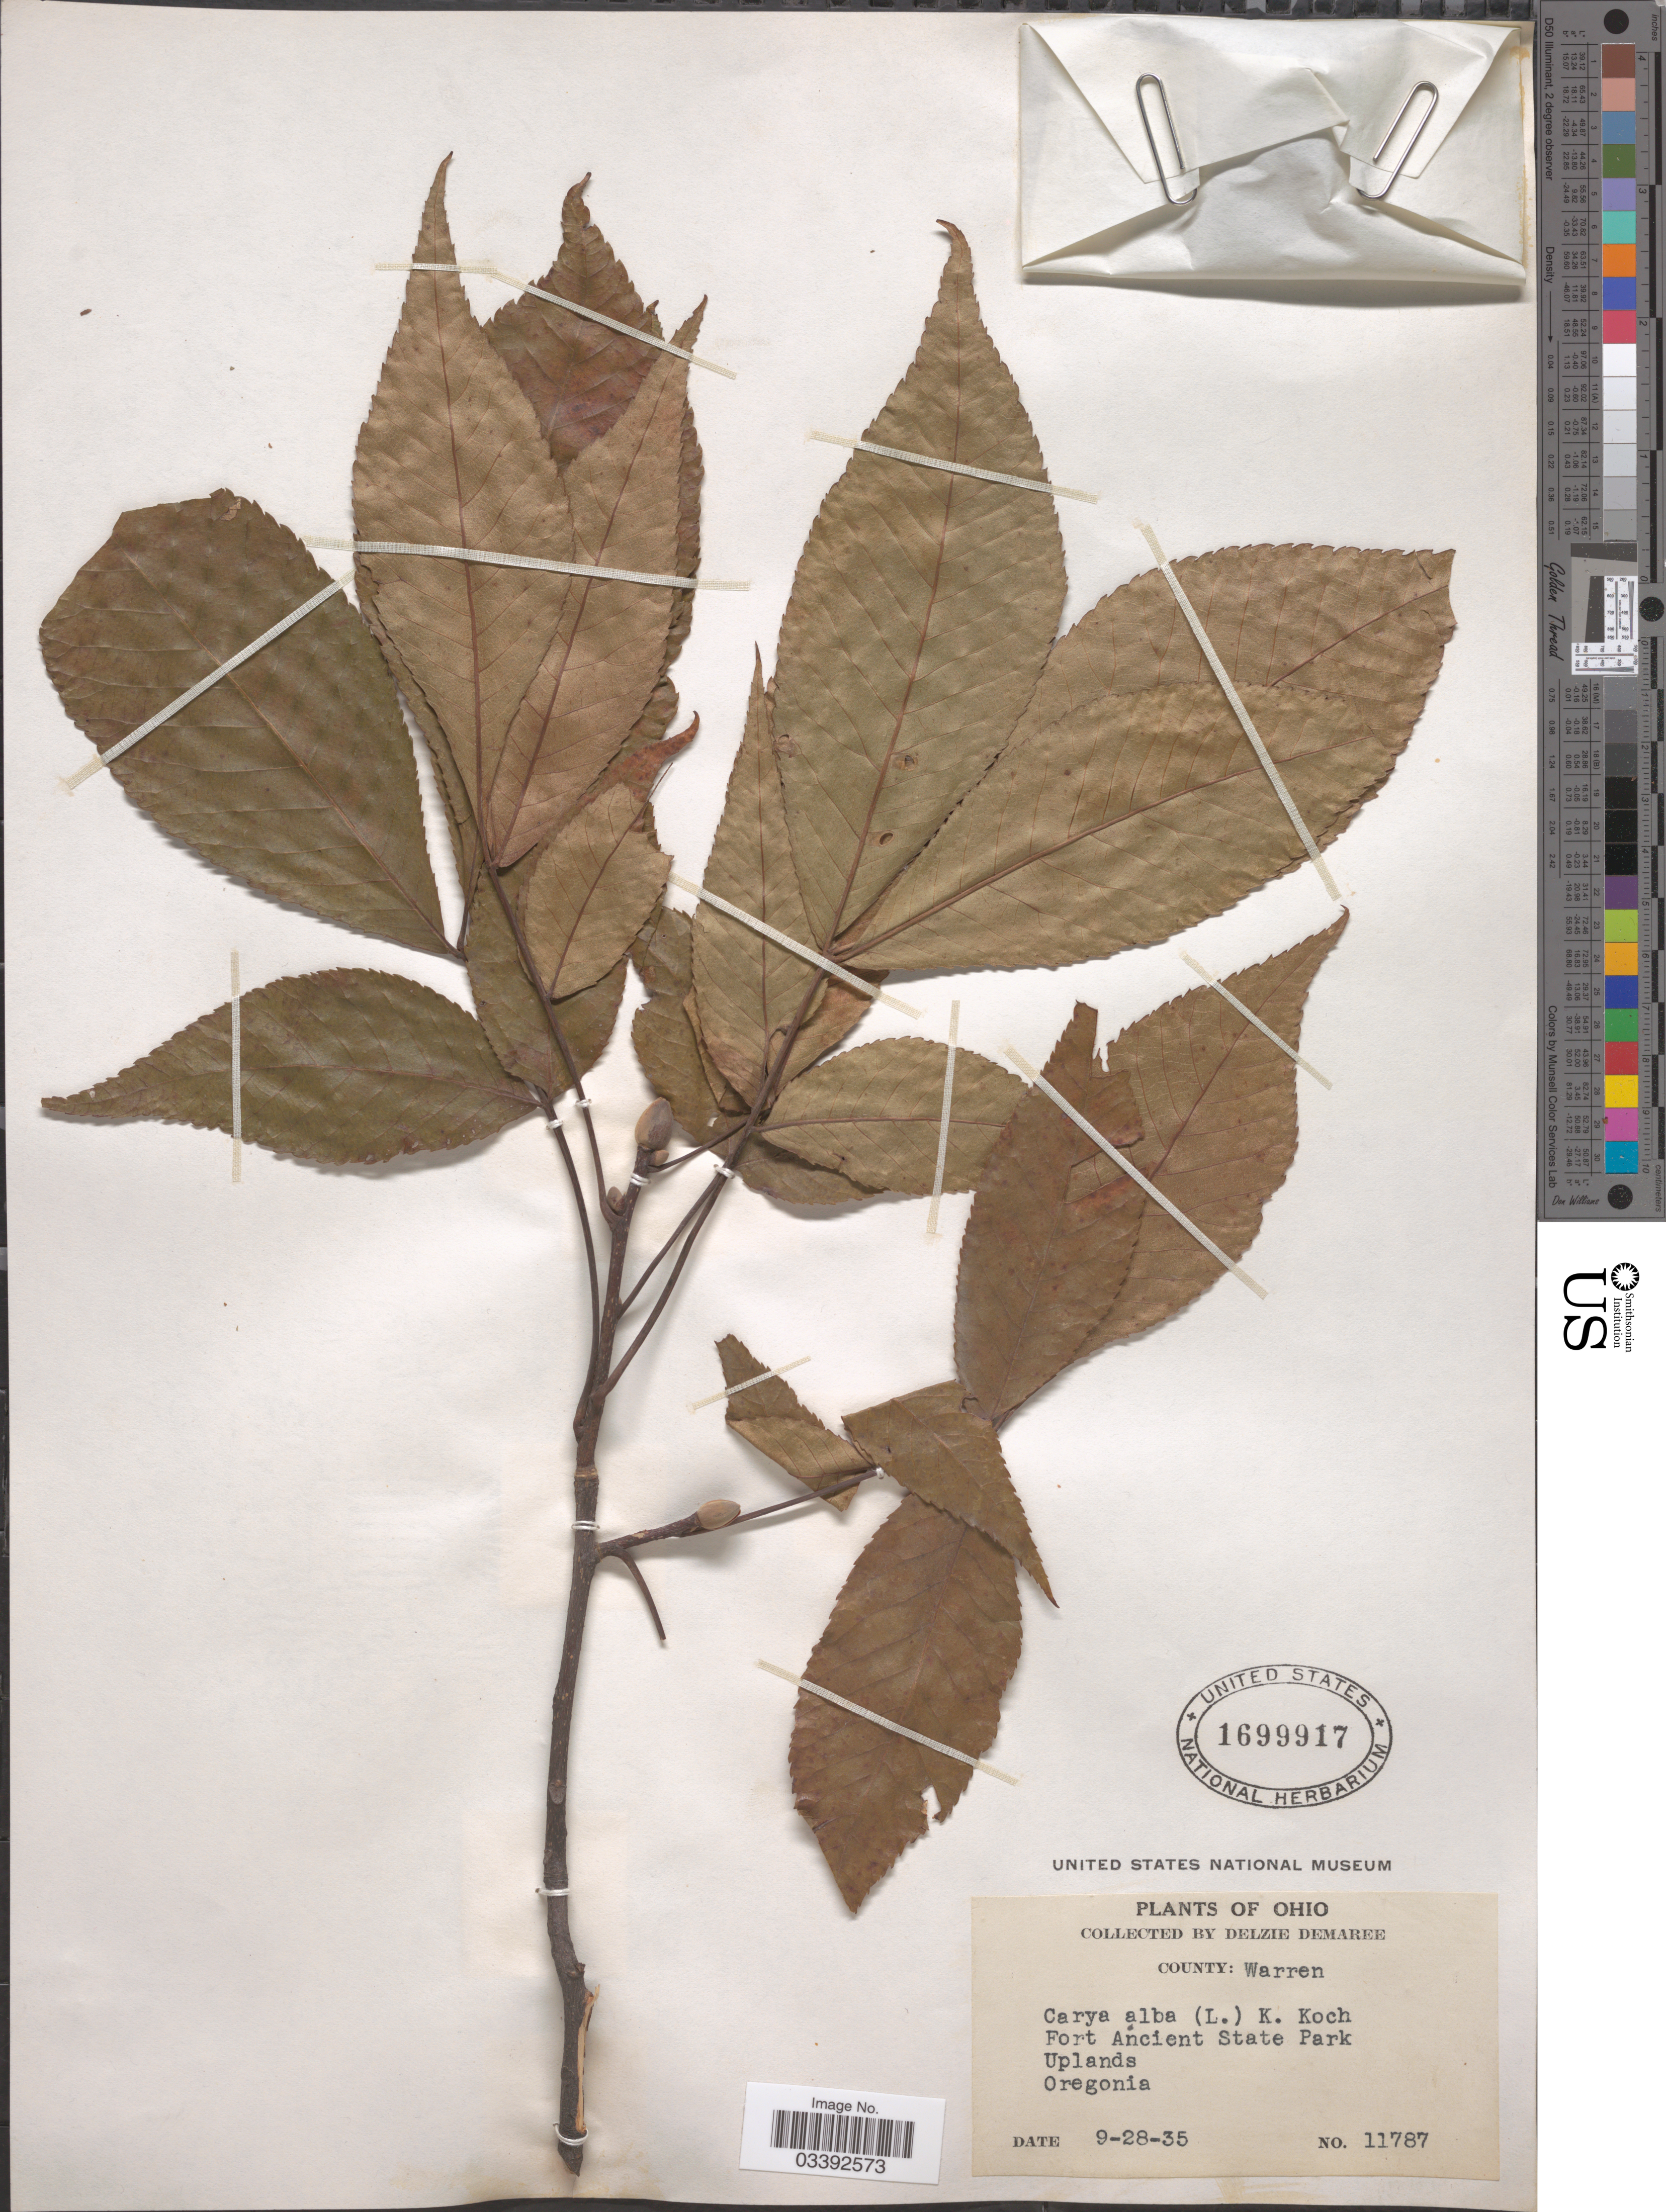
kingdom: Plantae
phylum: Tracheophyta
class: Magnoliopsida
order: Fagales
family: Juglandaceae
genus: Carya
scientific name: Carya tomentosa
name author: (Lam.) Nutt.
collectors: D. Demaree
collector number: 11787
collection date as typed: Transcribed d/m/y: 28/9/35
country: United States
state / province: Ohio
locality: County: Warren. Fort Ancient State Park. Upland Oregonia.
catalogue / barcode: US 1699917